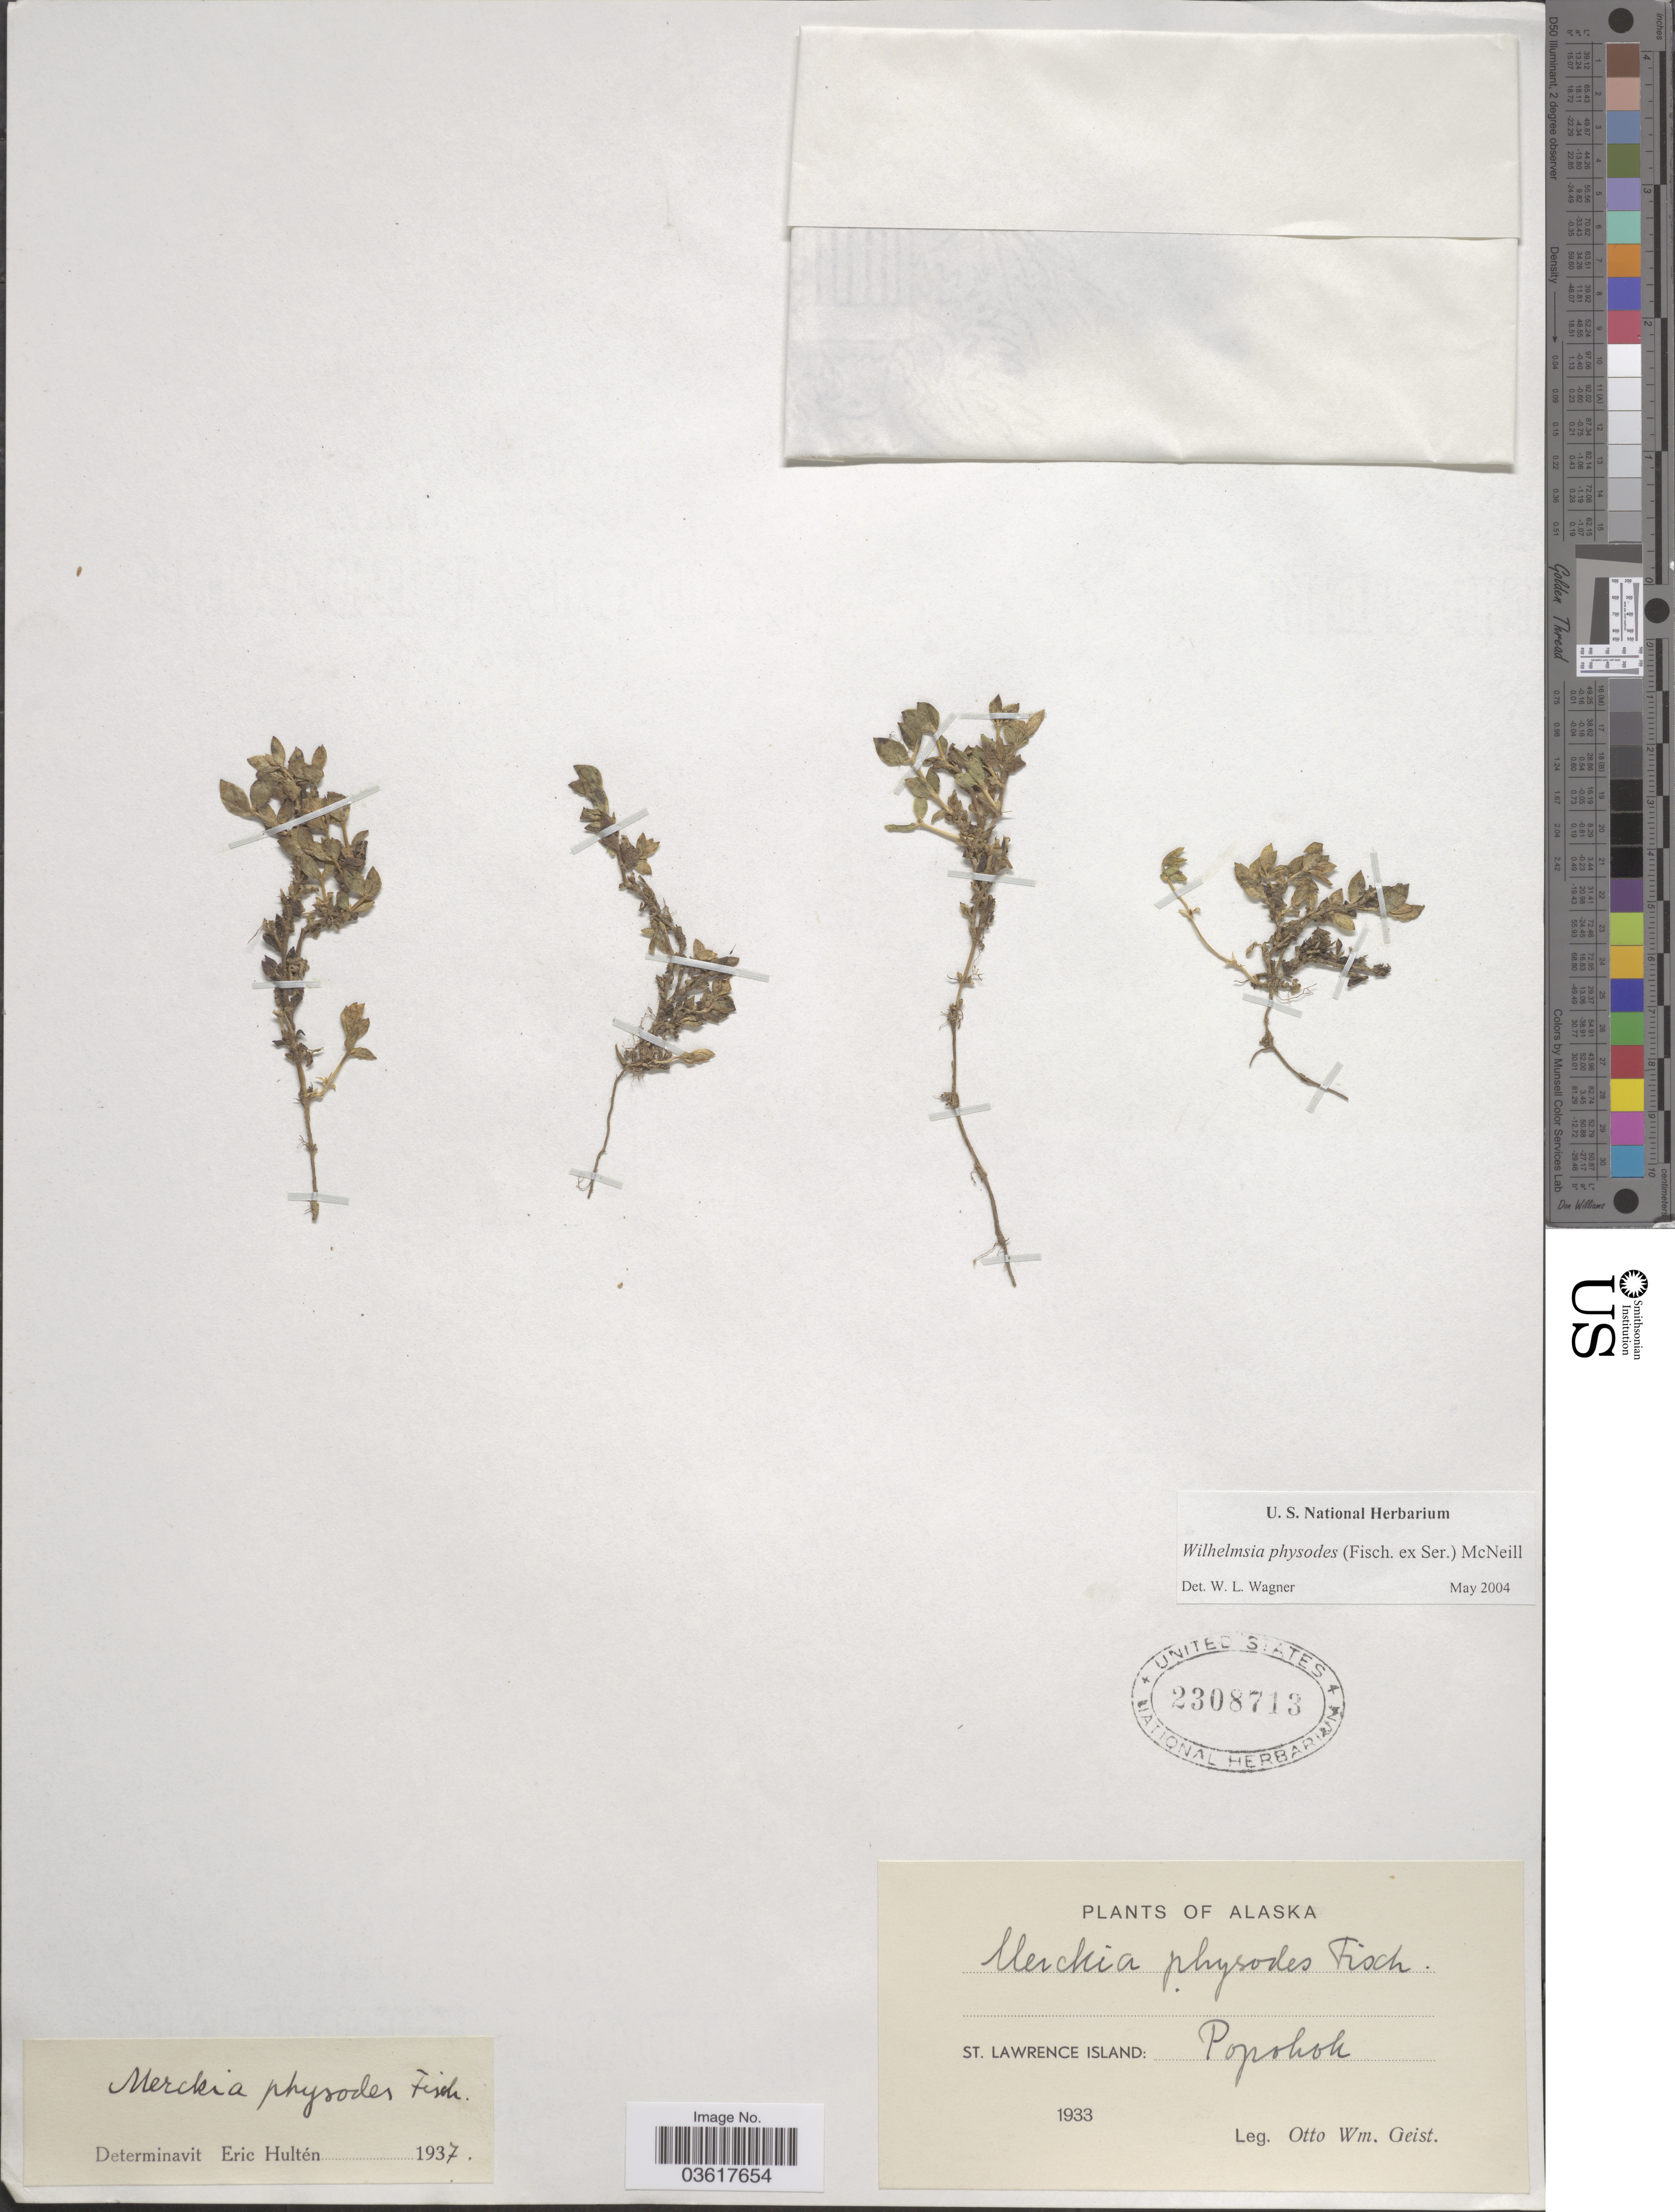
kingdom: Plantae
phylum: Tracheophyta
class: Magnoliopsida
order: Caryophyllales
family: Caryophyllaceae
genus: Wilhelmsia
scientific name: Wilhelmsia sp.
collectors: O. Geist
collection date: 1933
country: United States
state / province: Alaska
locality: St. Lawrence Island: Popokok.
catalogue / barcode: US 2308713